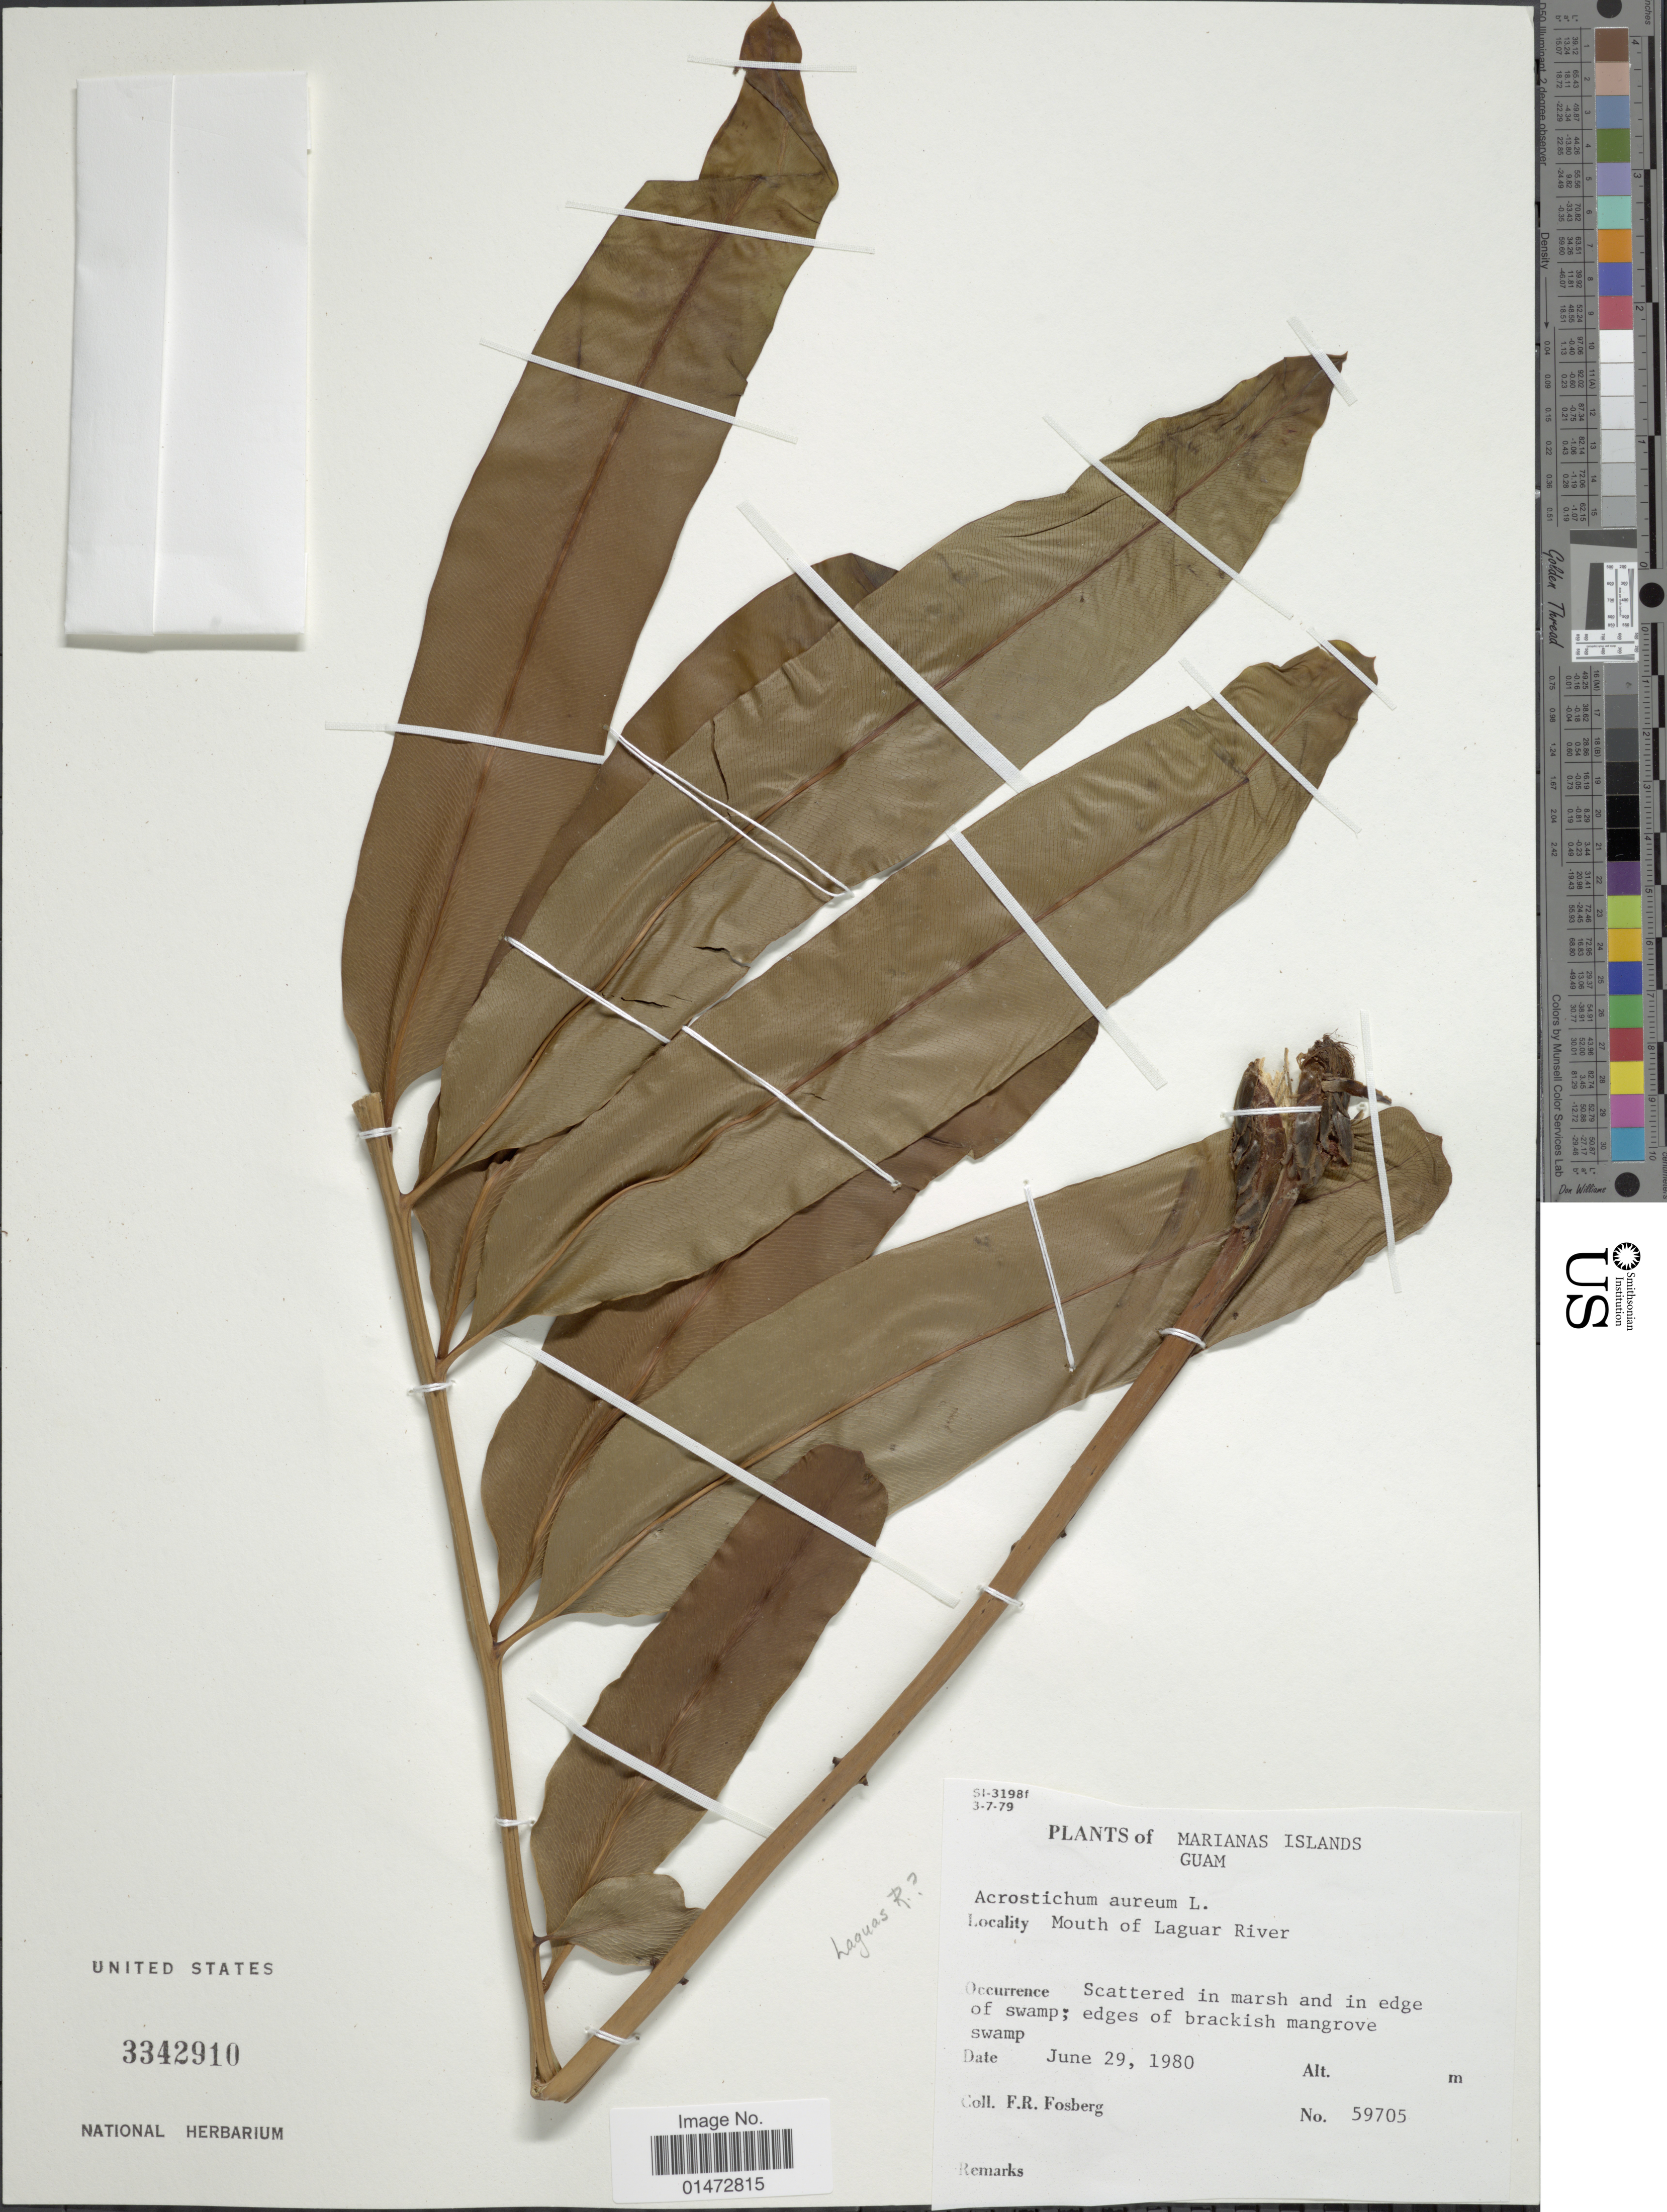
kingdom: Plantae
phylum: Tracheophyta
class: Polypodiopsida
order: Polypodiales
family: Pteridaceae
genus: Acrostichum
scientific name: Acrostichum aureum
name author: L.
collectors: F. R. Fosberg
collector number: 59705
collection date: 1980-06-29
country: Guam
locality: Marianas Islands. Guam. Mouth of Laguar River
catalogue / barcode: US 3342910